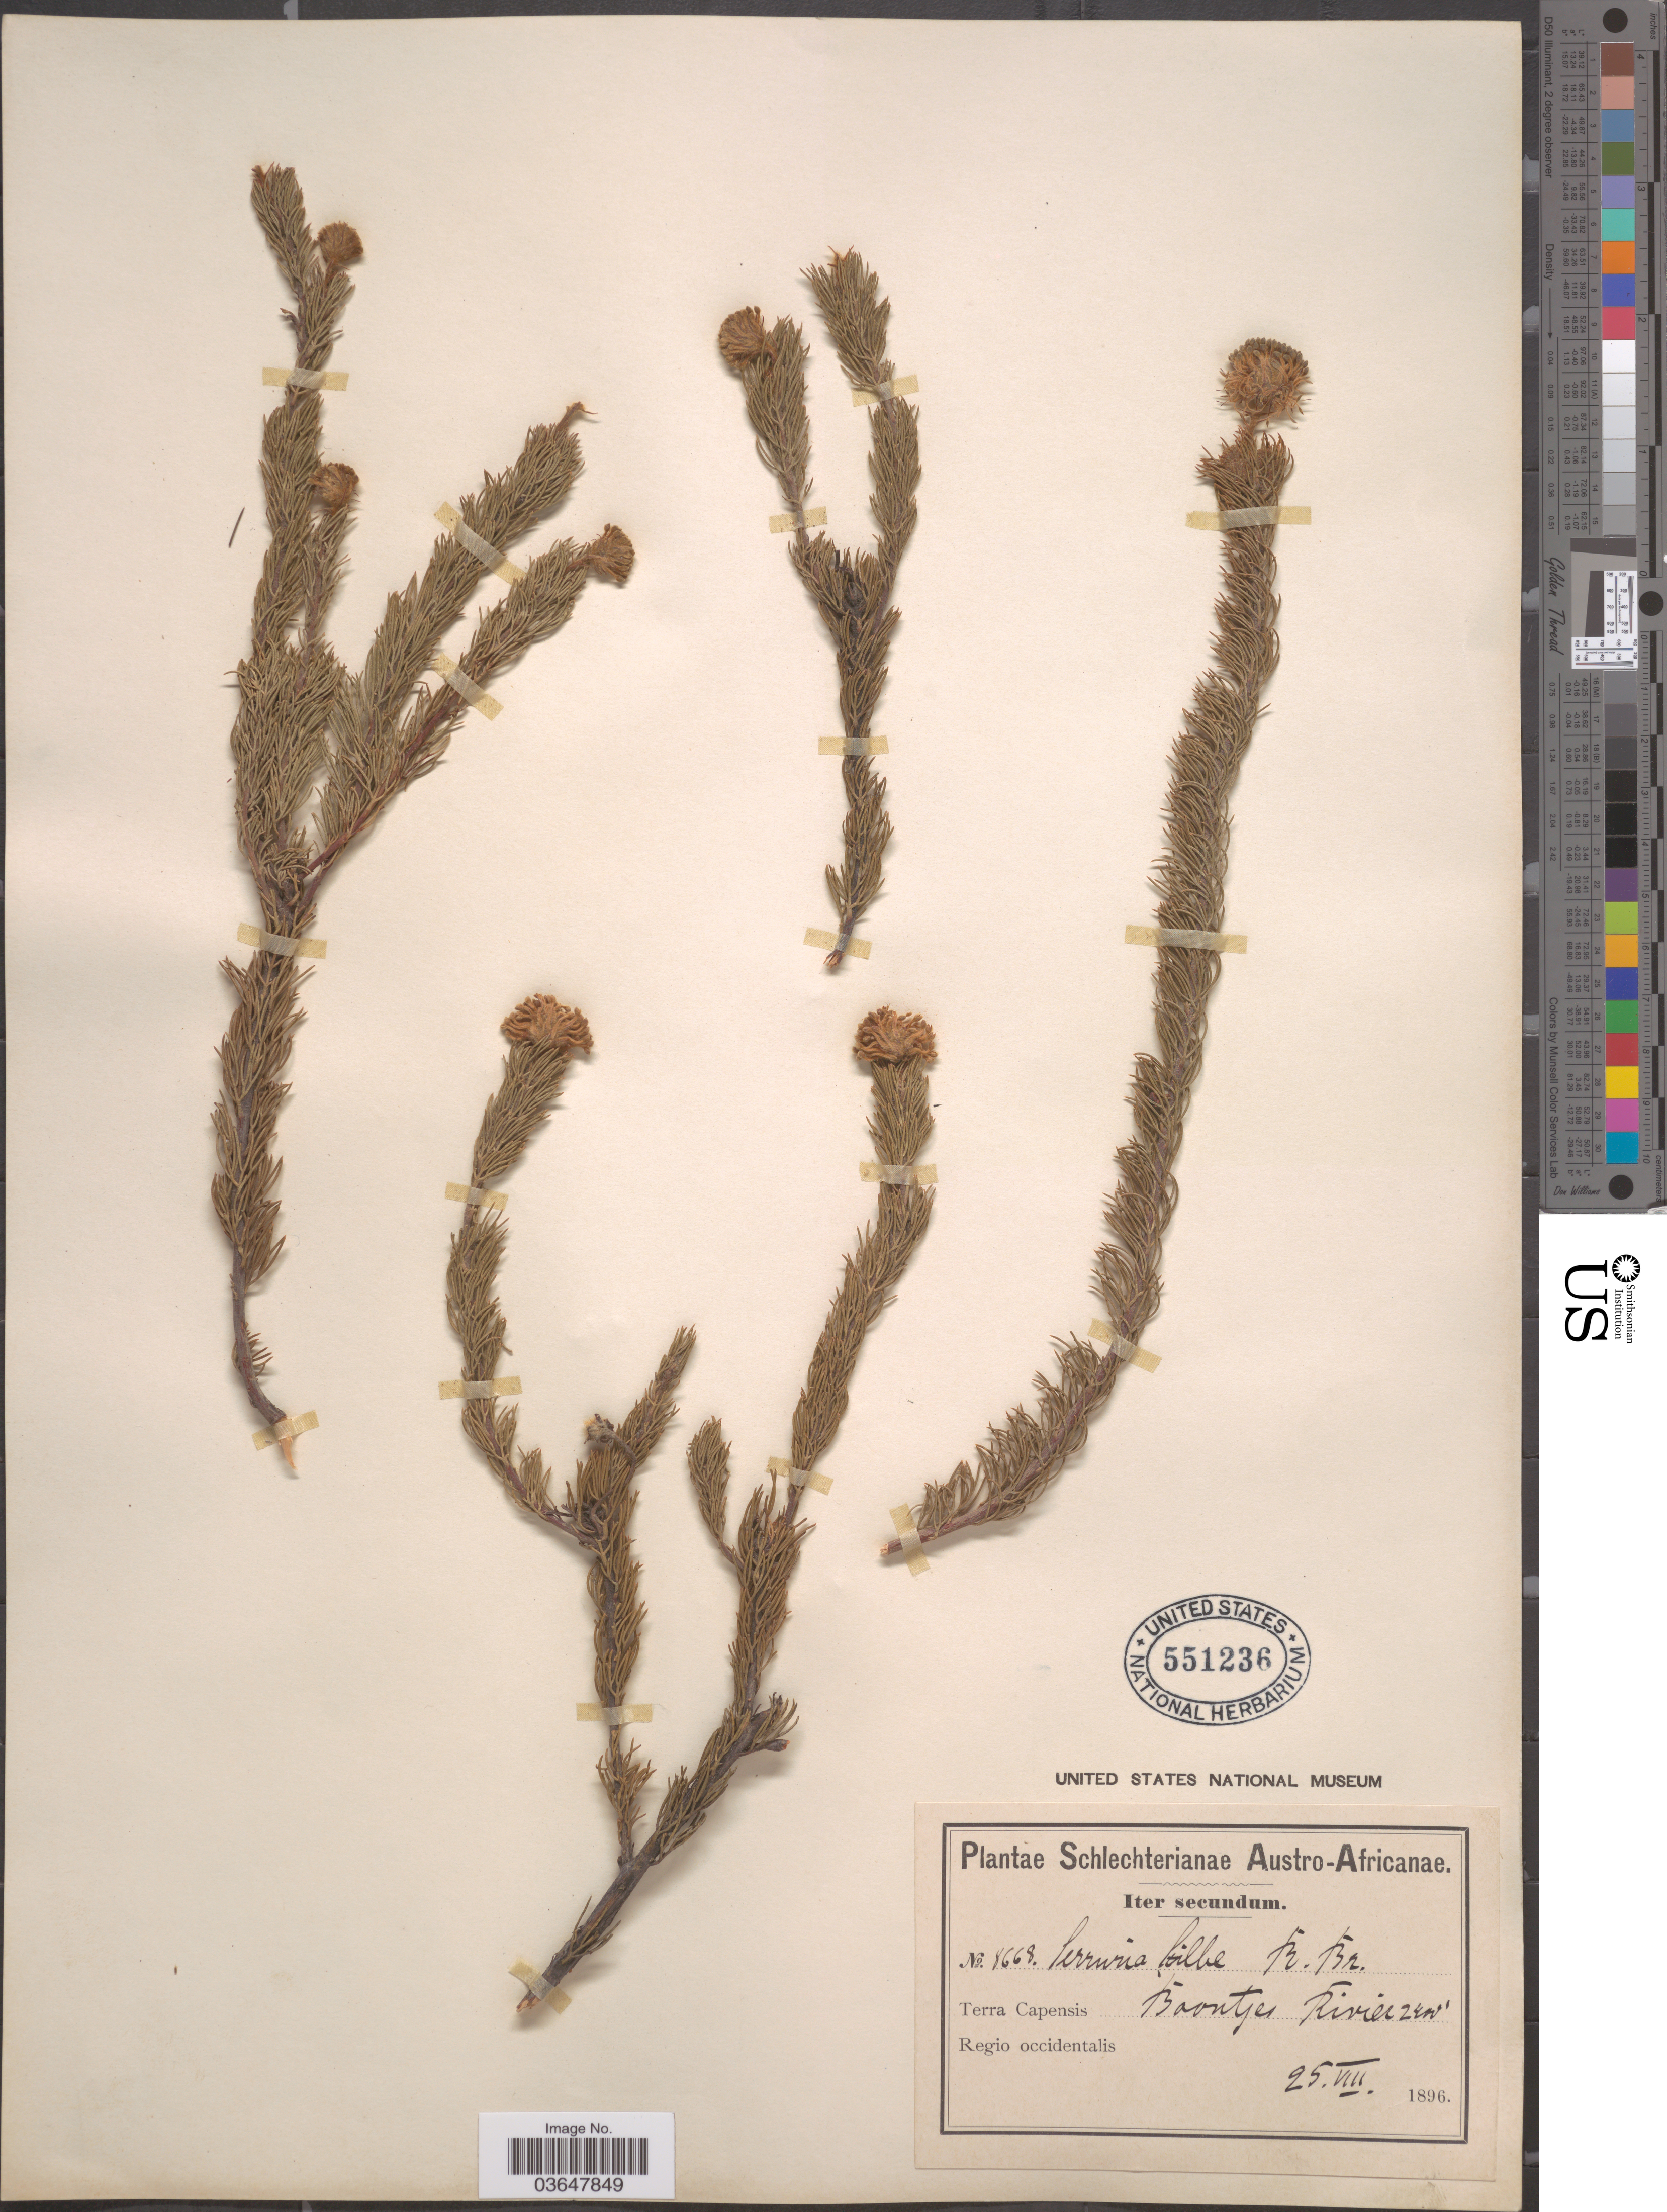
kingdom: Plantae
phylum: Tracheophyta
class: Magnoliopsida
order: Proteales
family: Proteaceae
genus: Serruria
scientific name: Serruria sp.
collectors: Schlechter, --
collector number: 8668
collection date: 1896-08-25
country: South Africa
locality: Austro-Africanae. Terra Capensis. Regio occidentalis. Boontjes Rivier.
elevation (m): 732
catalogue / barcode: US 551236